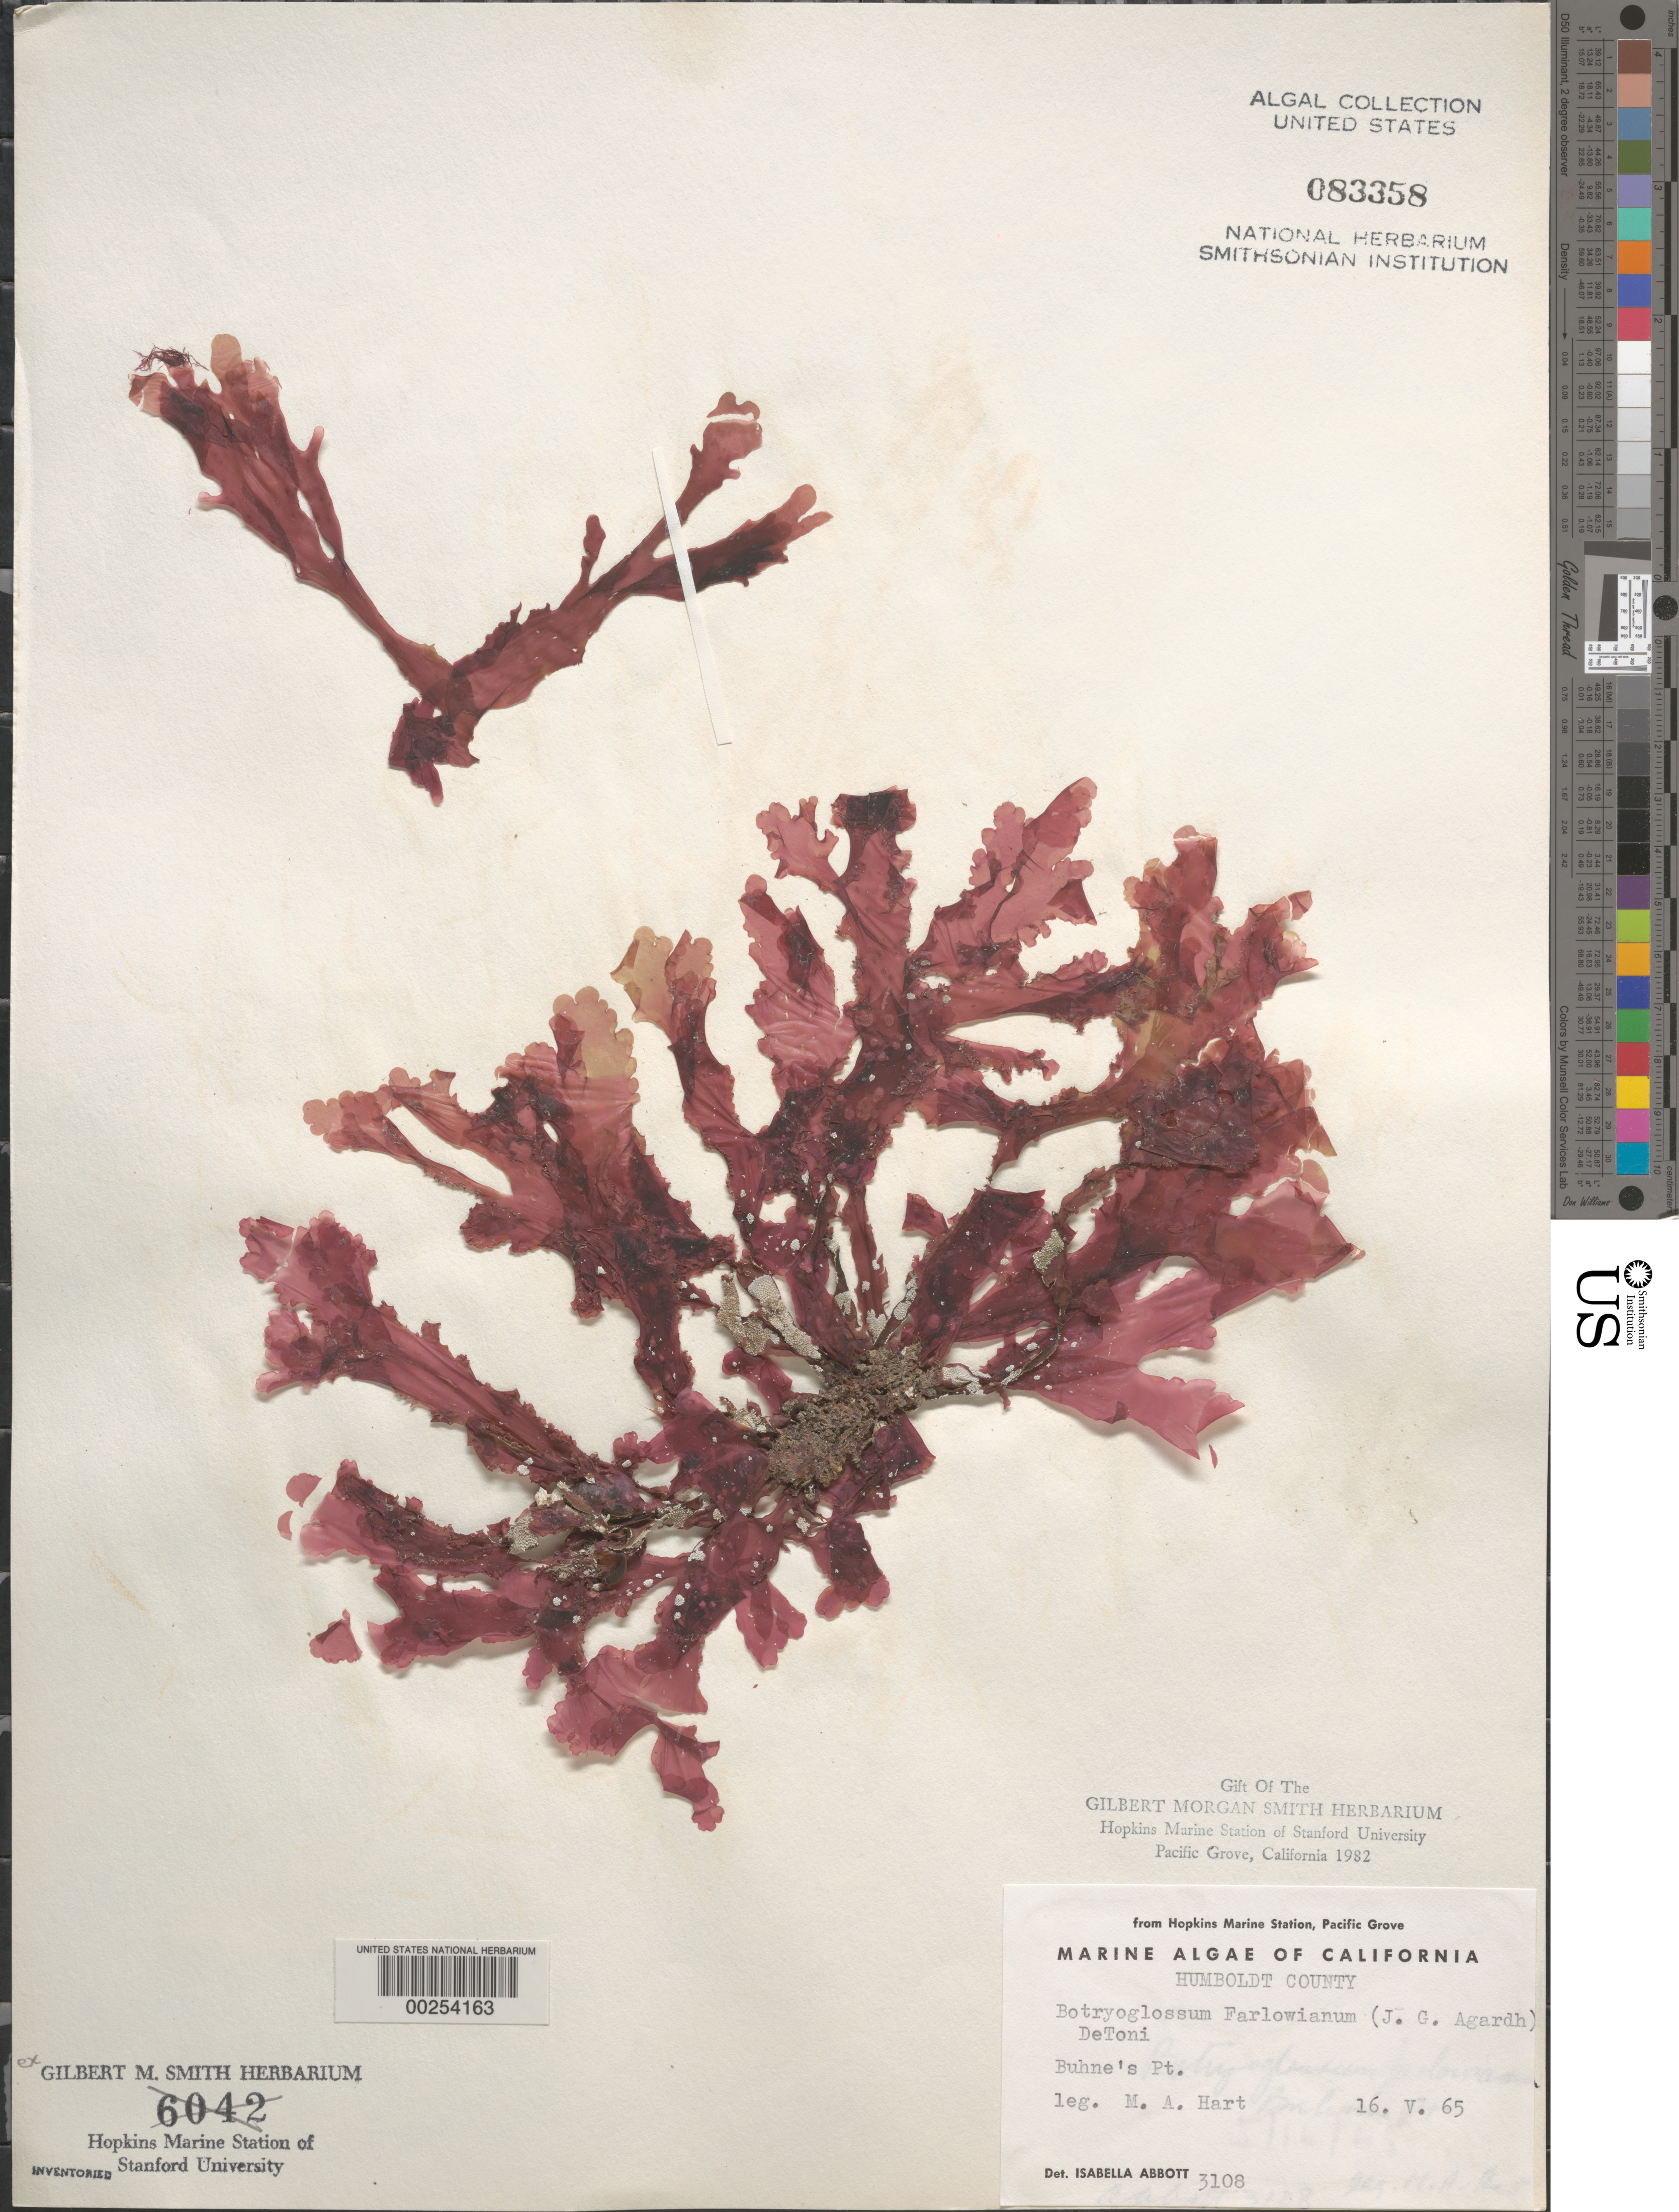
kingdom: Plantae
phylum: Rhodophyta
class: Florideophyceae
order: Ceramiales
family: Delesseriaceae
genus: Botryoglossum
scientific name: Botryoglossum farlowianum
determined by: Abbott, Isabella A.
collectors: M. A. Hart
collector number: IAA 3108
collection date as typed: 16 May 1965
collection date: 1965-05-16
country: United States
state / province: California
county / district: Humboldt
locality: Buhne Point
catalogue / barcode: US 83358